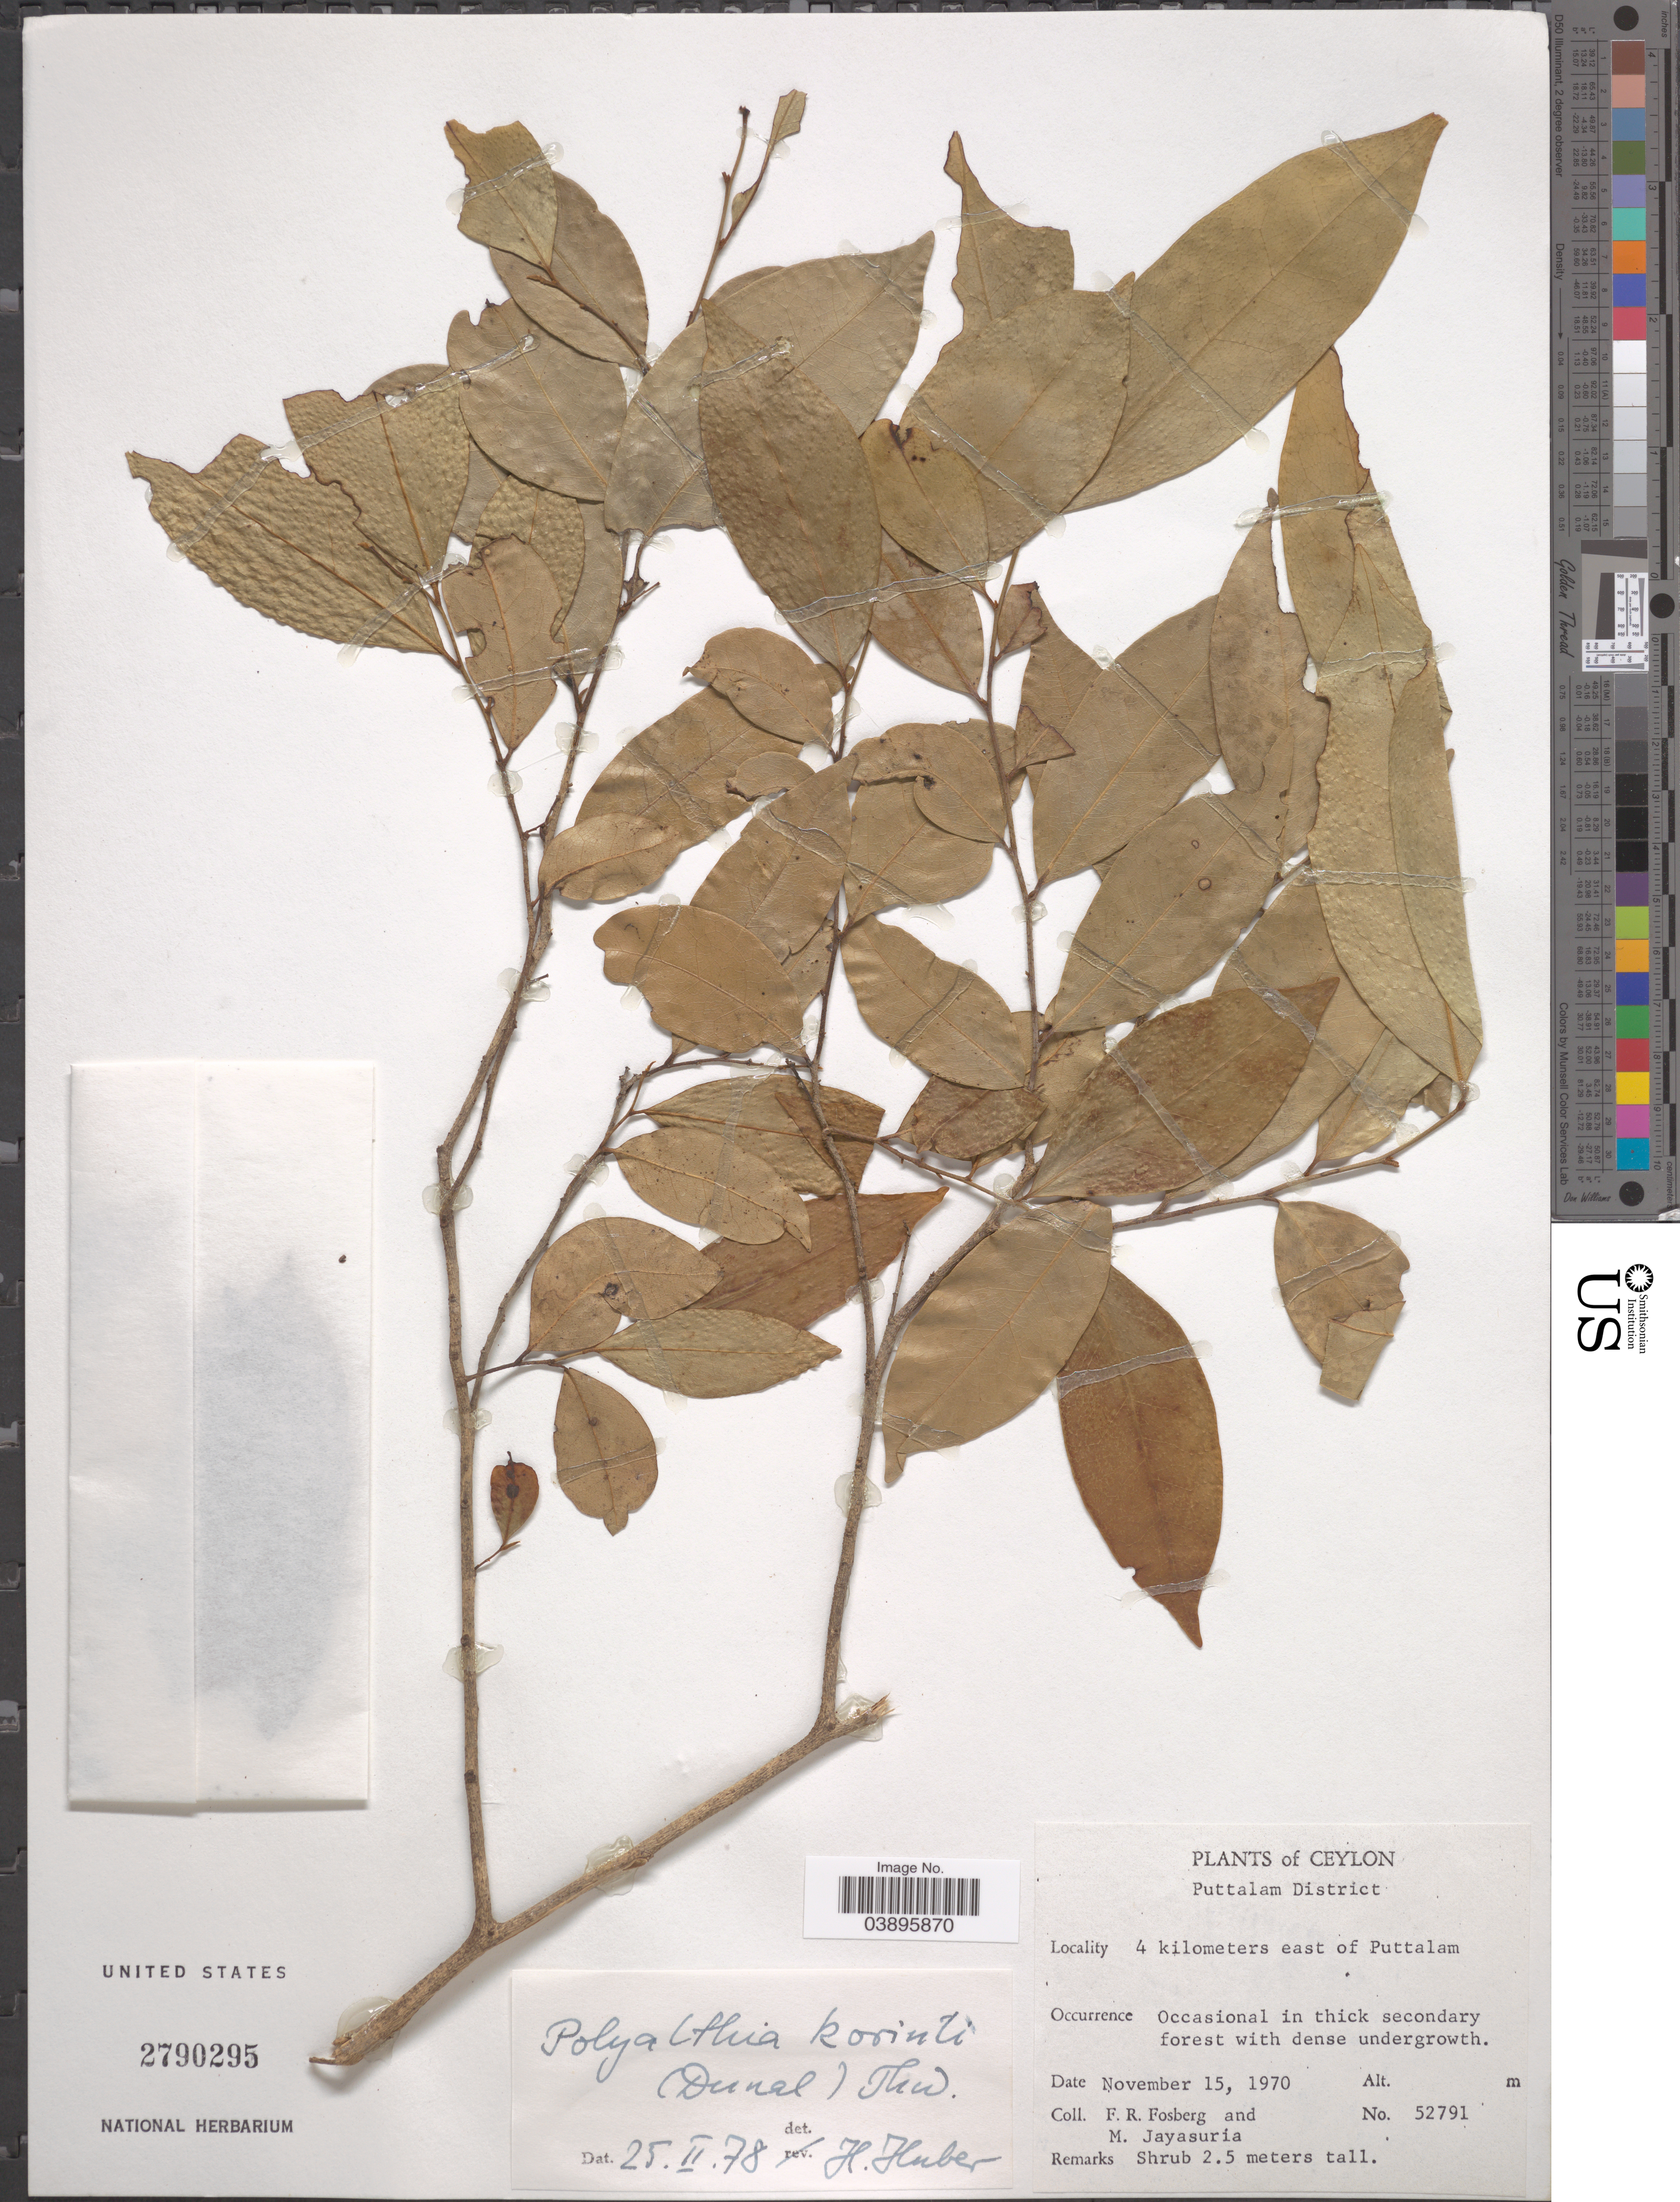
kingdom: Plantae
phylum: Tracheophyta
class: Magnoliopsida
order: Magnoliales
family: Annonaceae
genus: Polyalthia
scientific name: Polyalthia korinti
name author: (Dunal) Thwaites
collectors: F. R. Fosberg & M. Jayasuriya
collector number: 52791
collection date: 1970-11-15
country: Sri Lanka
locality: Ceylon. Puttalam District. 4 kilometers east of Puttalam.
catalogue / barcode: US 2790295